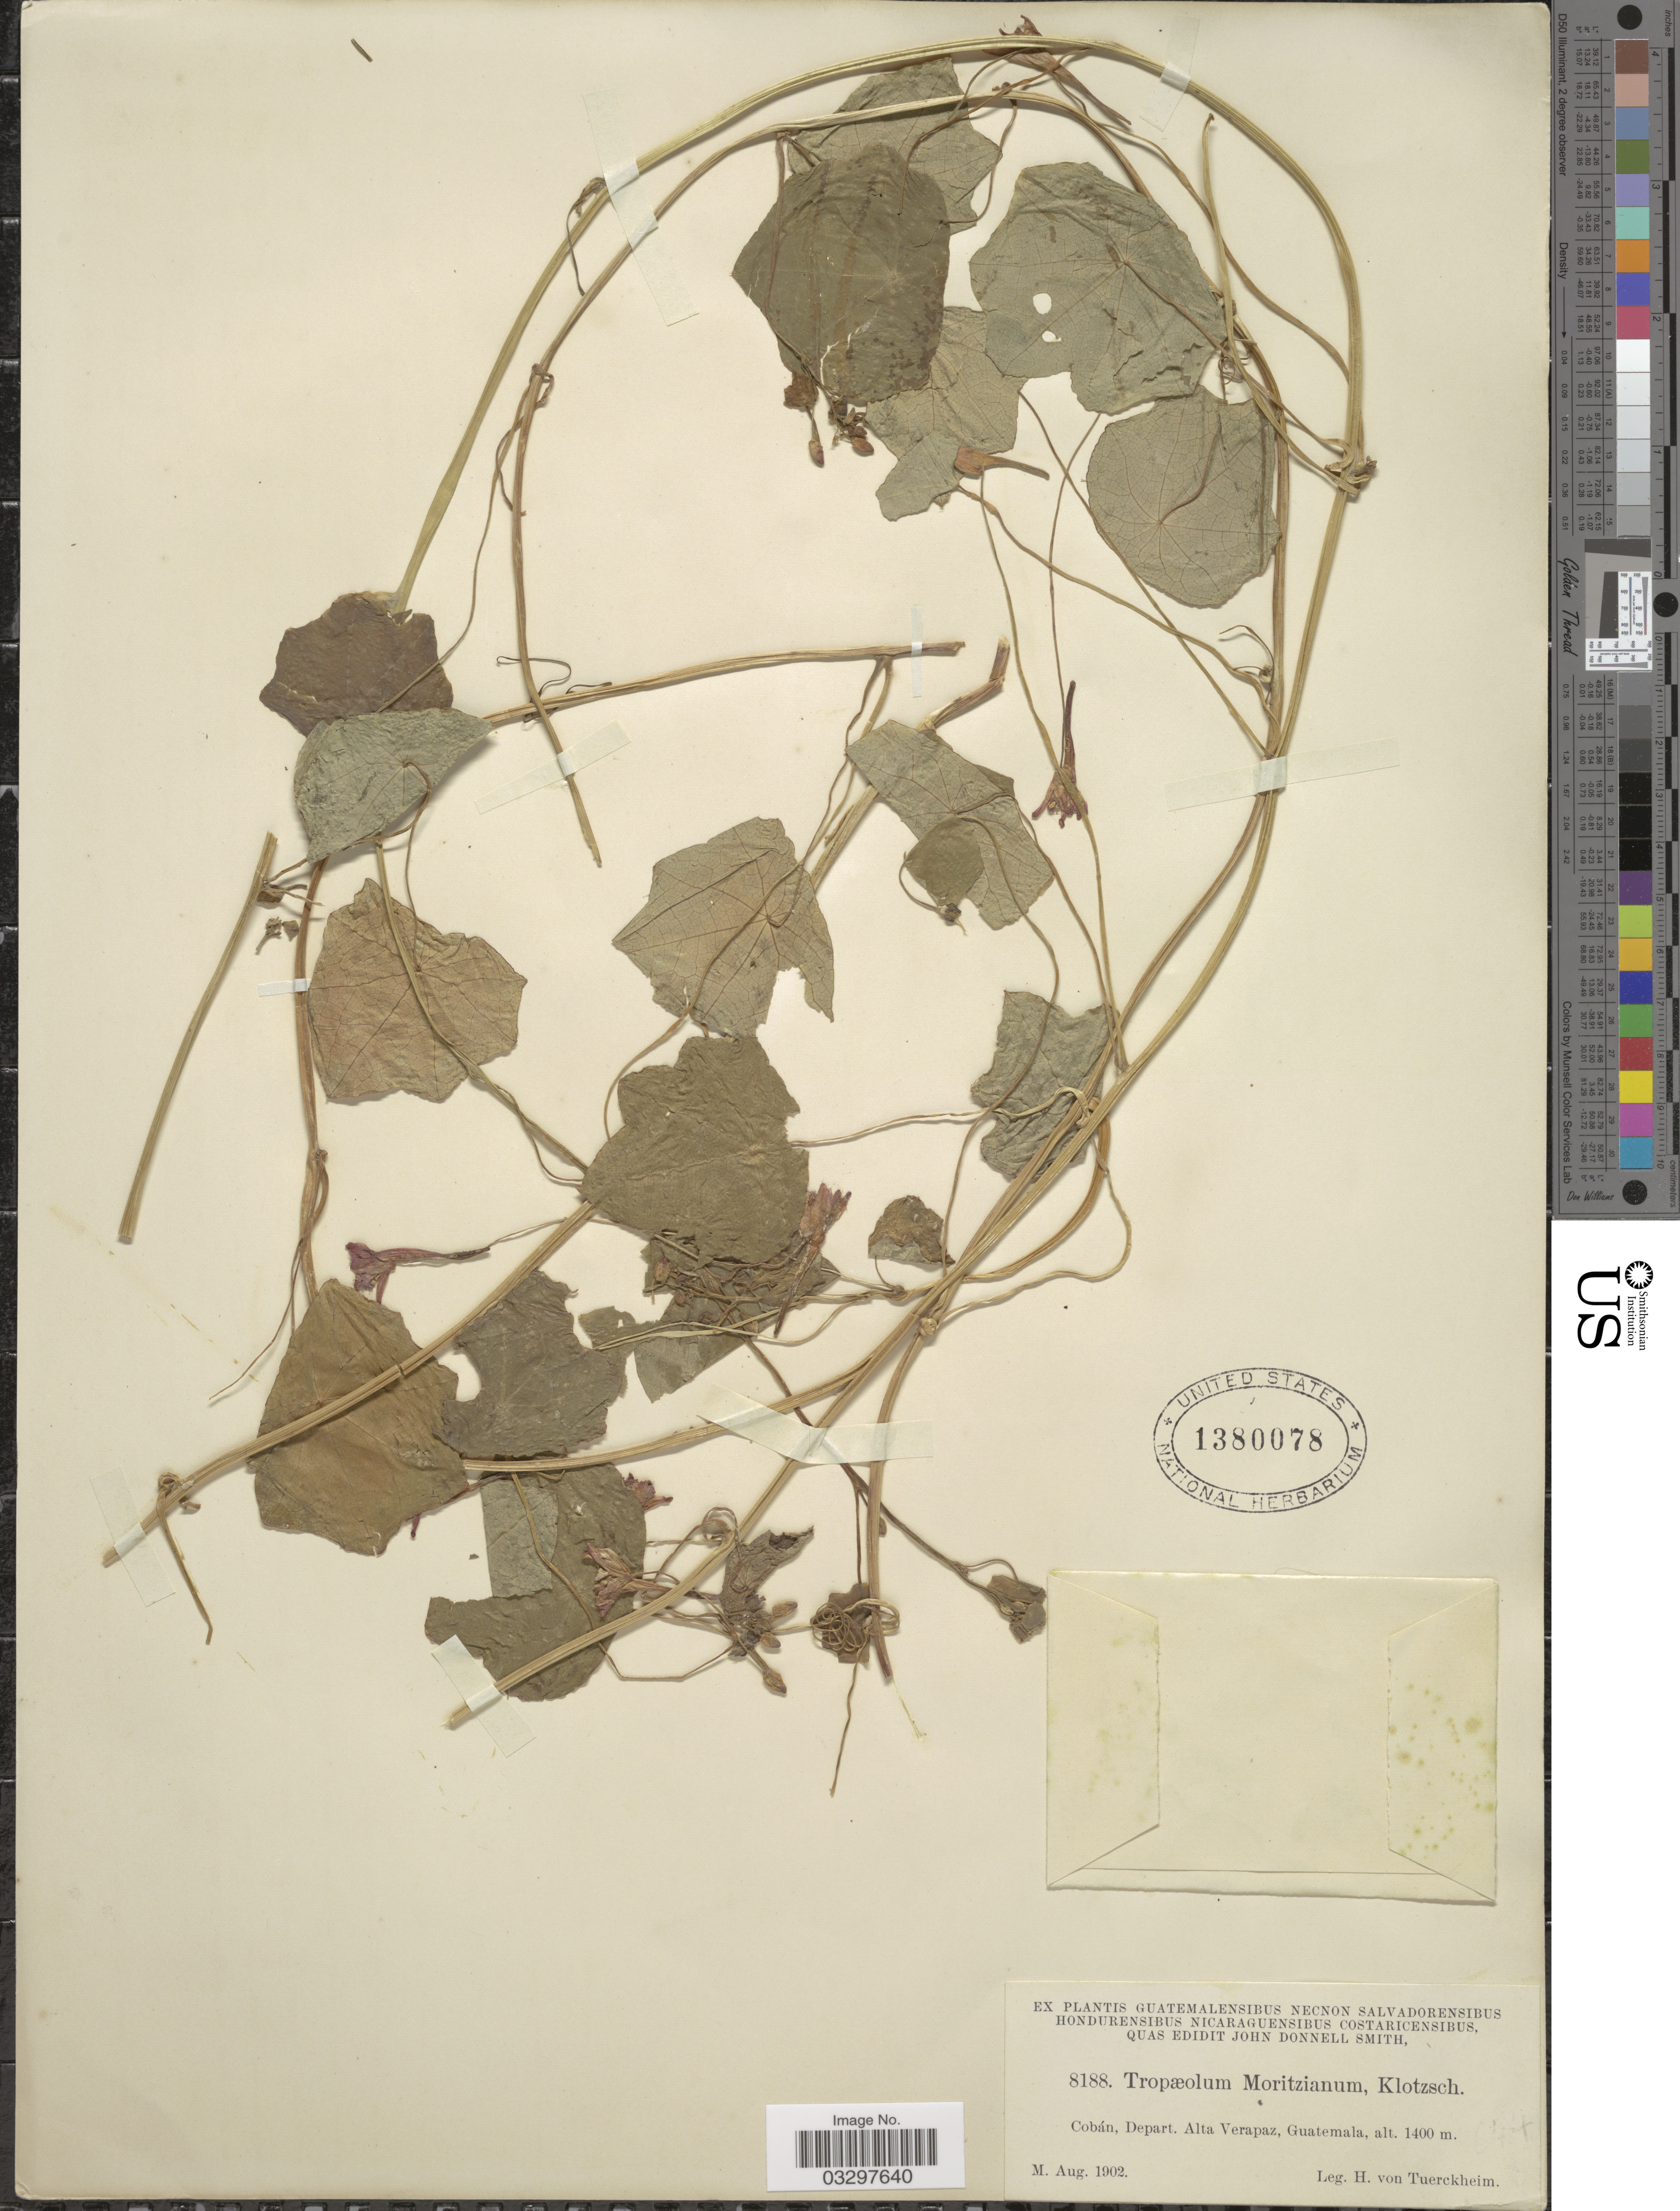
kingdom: Plantae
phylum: Tracheophyta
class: Magnoliopsida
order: Brassicales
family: Tropaeolaceae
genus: Tropaeolum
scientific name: Tropaeolum moritzianum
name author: Klotzsch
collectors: H. von Türckheim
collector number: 8188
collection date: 1902-08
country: Guatemala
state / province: Alta Verapaz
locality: Cobán, Depart. Alta Verapaz.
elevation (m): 1400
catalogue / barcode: US 1380078